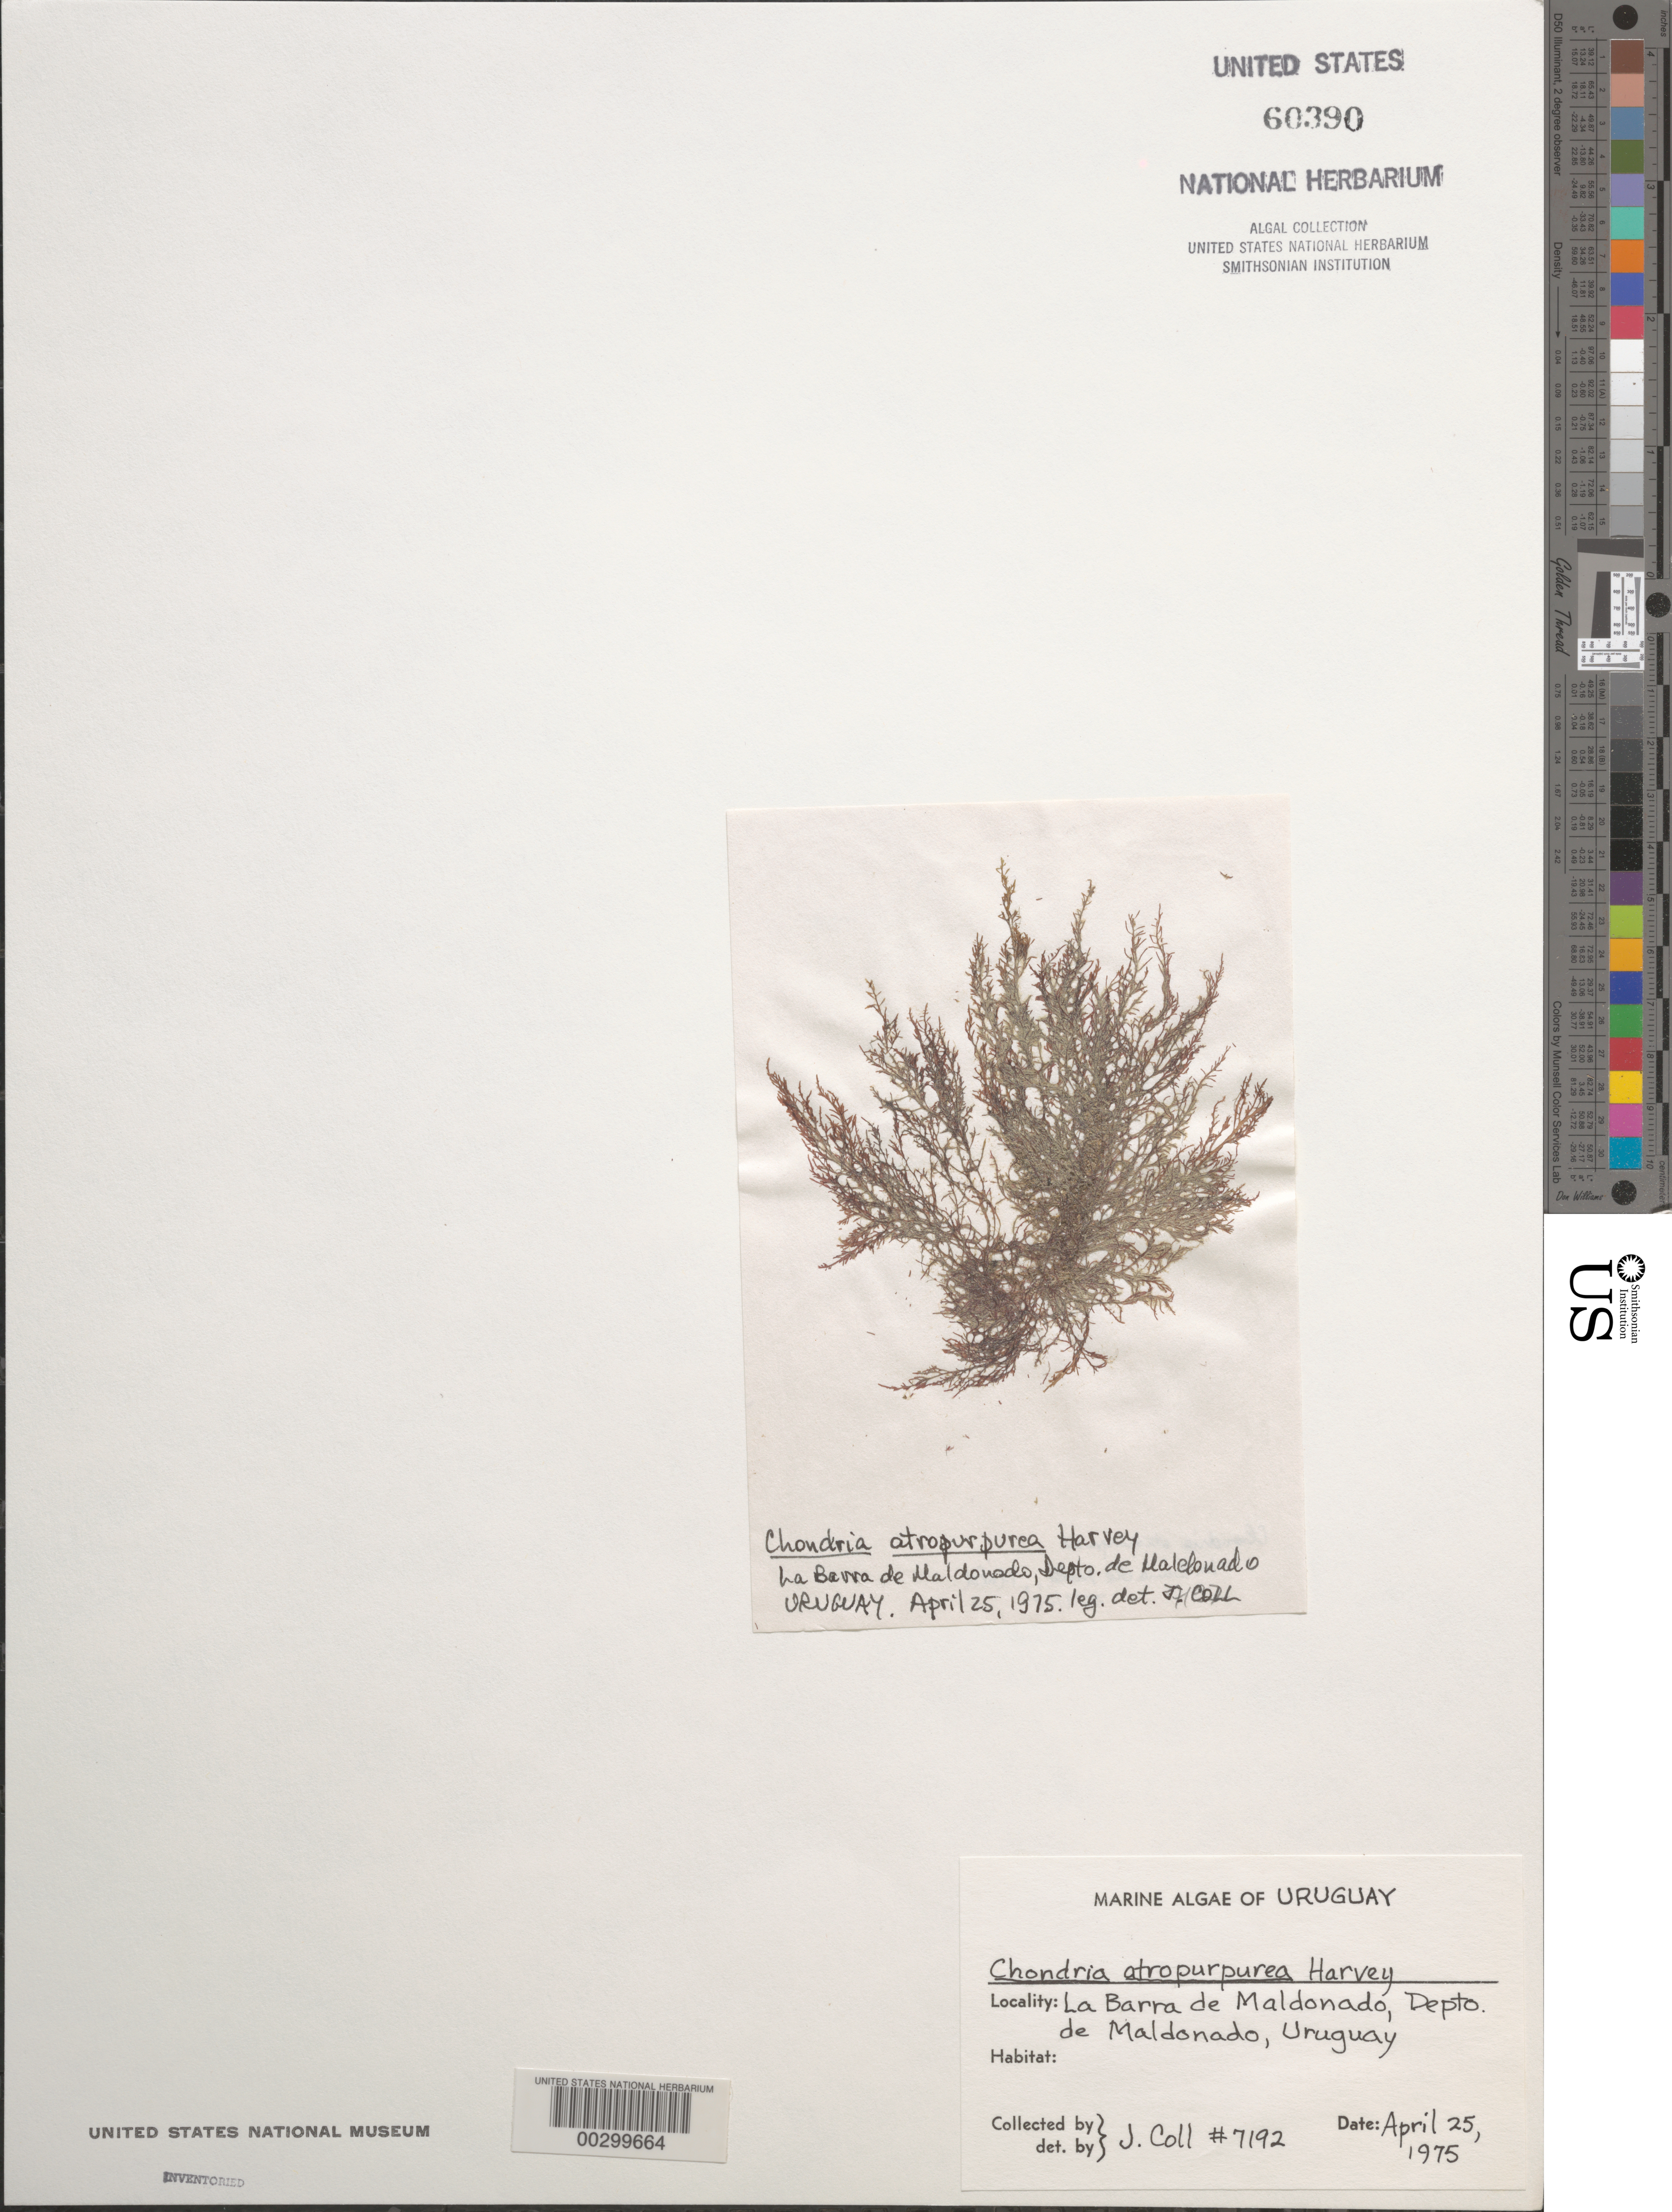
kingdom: Plantae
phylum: Rhodophyta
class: Florideophyceae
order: Ceramiales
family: Rhodomelaceae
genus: Chondria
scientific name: Chondria atropurpurea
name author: Harv.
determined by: Coll, P.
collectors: J. Coll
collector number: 7192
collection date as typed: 25 Apr 1975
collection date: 1975-04-25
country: Uruguay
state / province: Maldonado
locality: La Barra de Maldonado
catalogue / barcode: US 60390